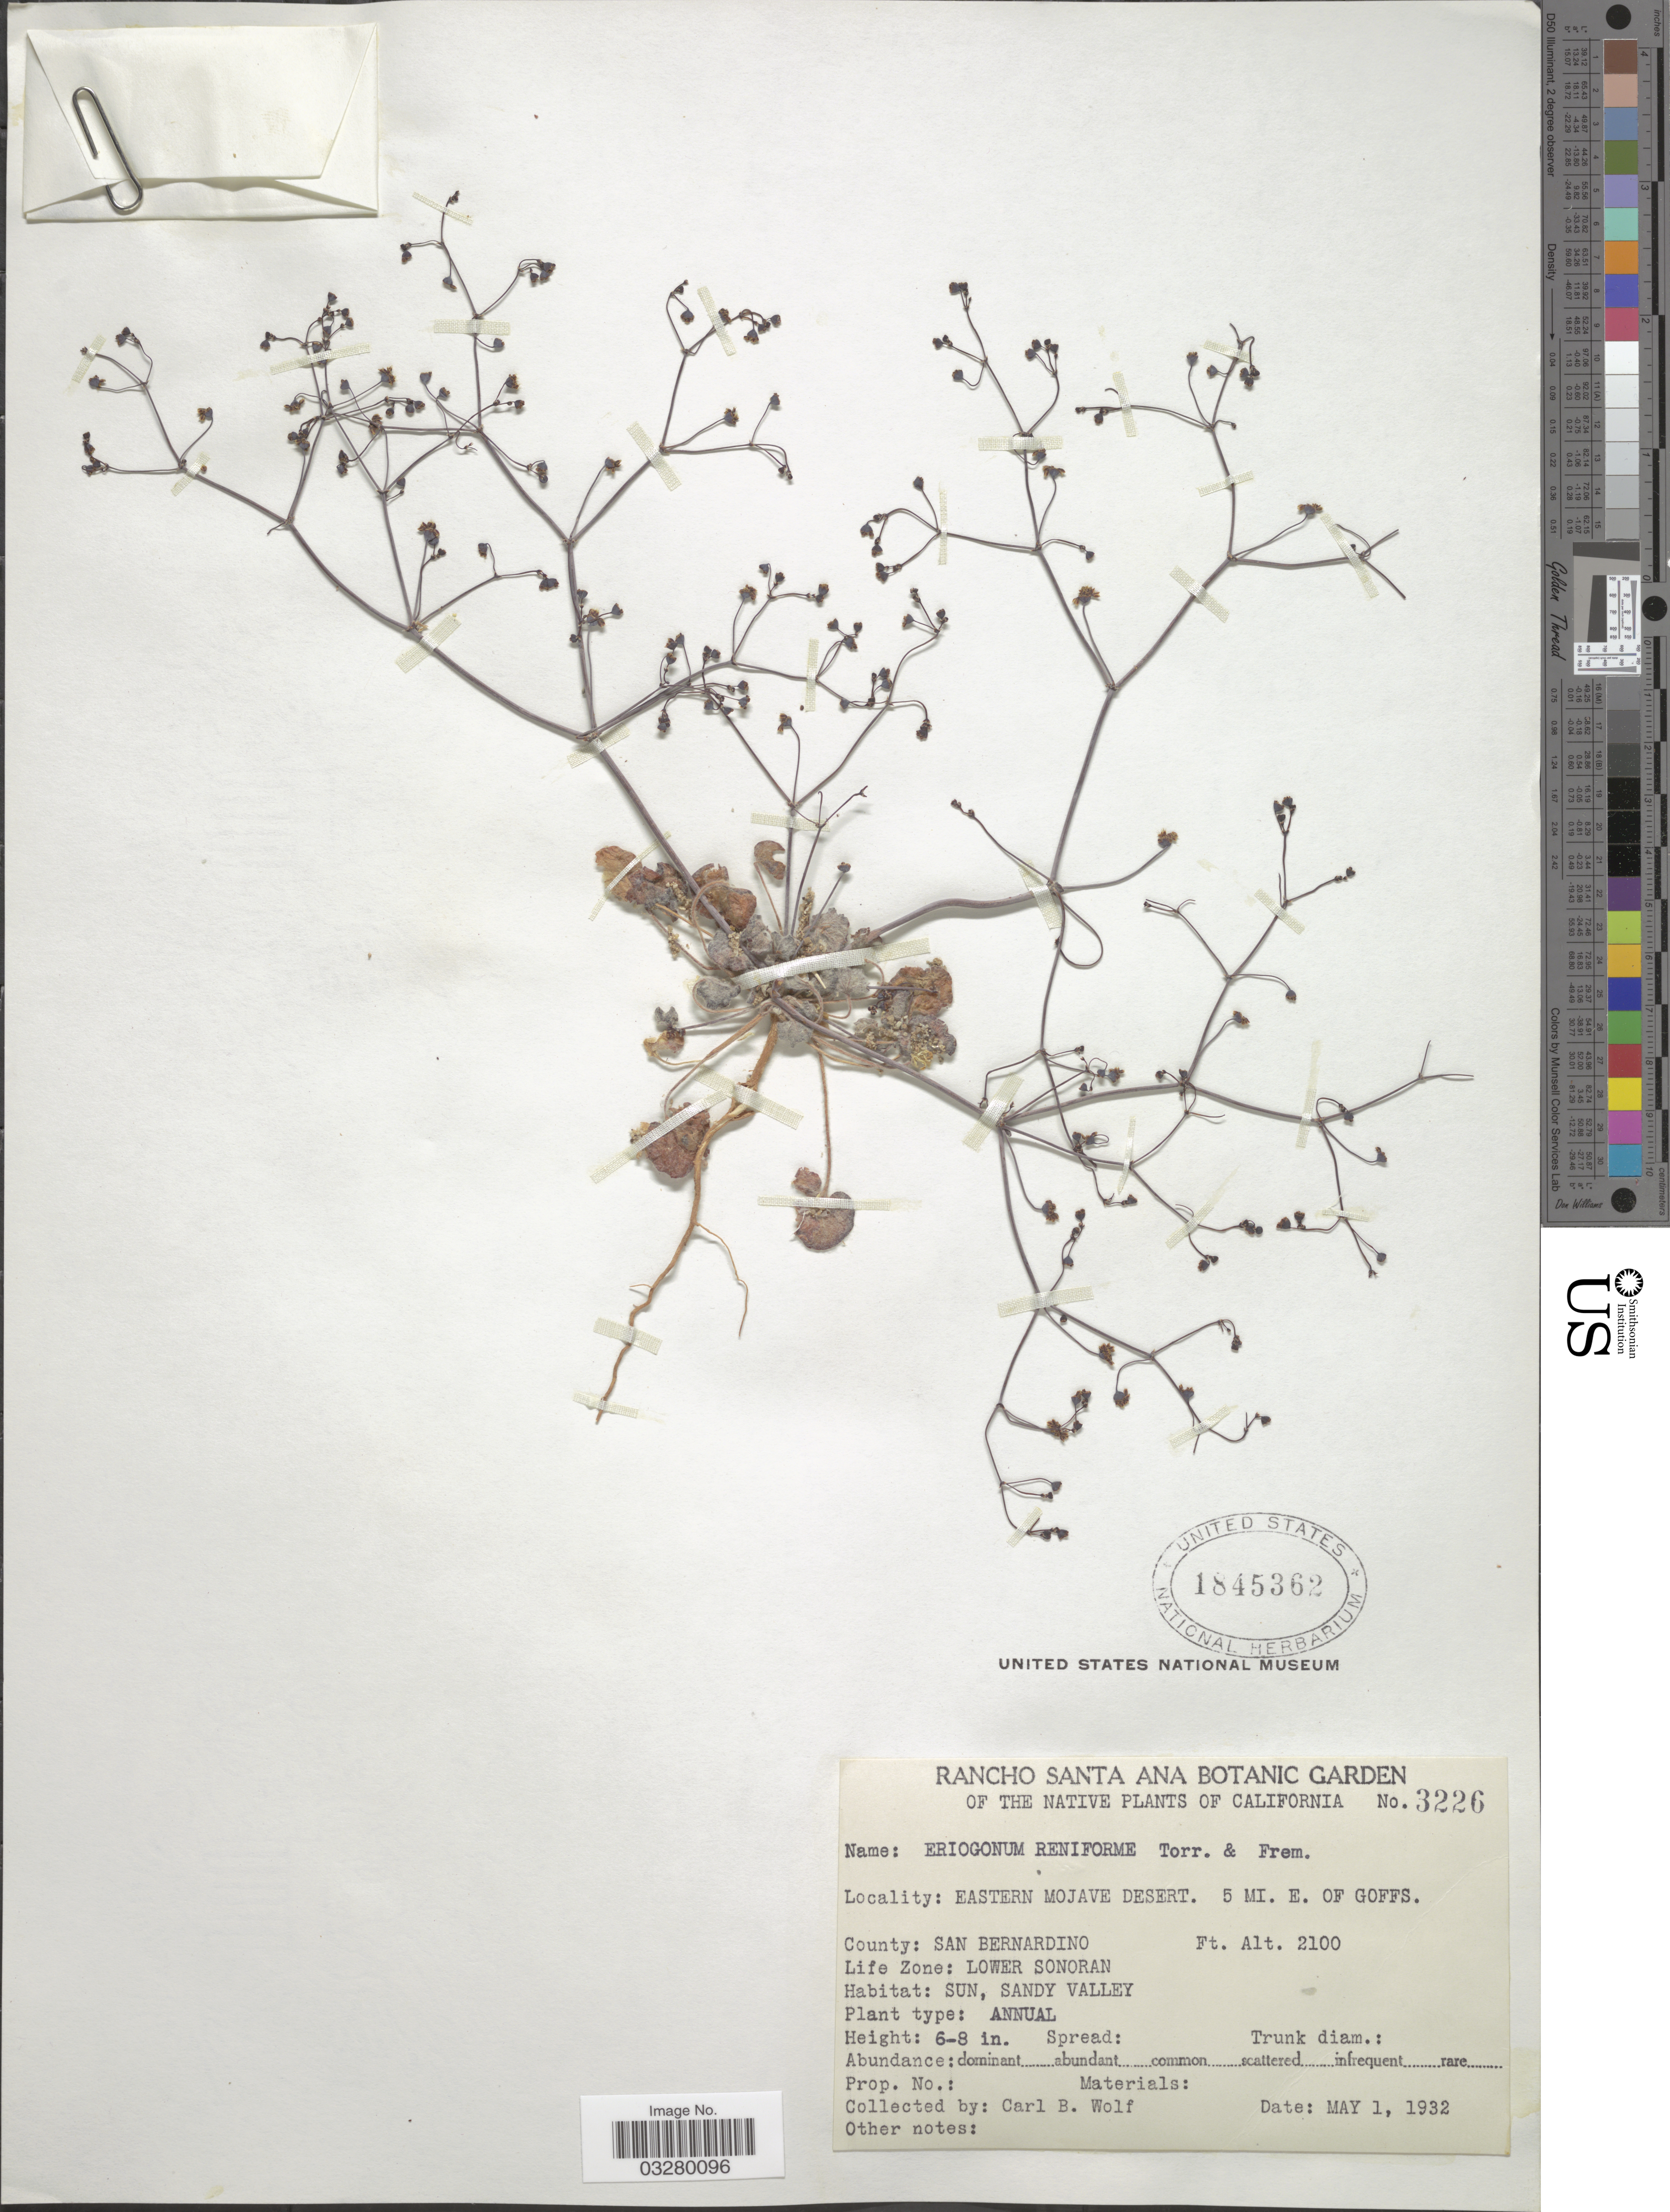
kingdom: Plantae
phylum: Tracheophyta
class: Magnoliopsida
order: Caryophyllales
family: Polygonaceae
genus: Eriogonum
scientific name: Eriogonum reniforme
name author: Torr. & Frém.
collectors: C. B. Wolf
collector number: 3226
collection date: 1932-05-01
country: United States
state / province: California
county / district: San Bernardino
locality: Eastern Mojave Desert. 5 Mi. E. of Goffs. County: San Bernardino, Life Zone: Lower Sonoran.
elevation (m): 640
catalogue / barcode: US 1845362